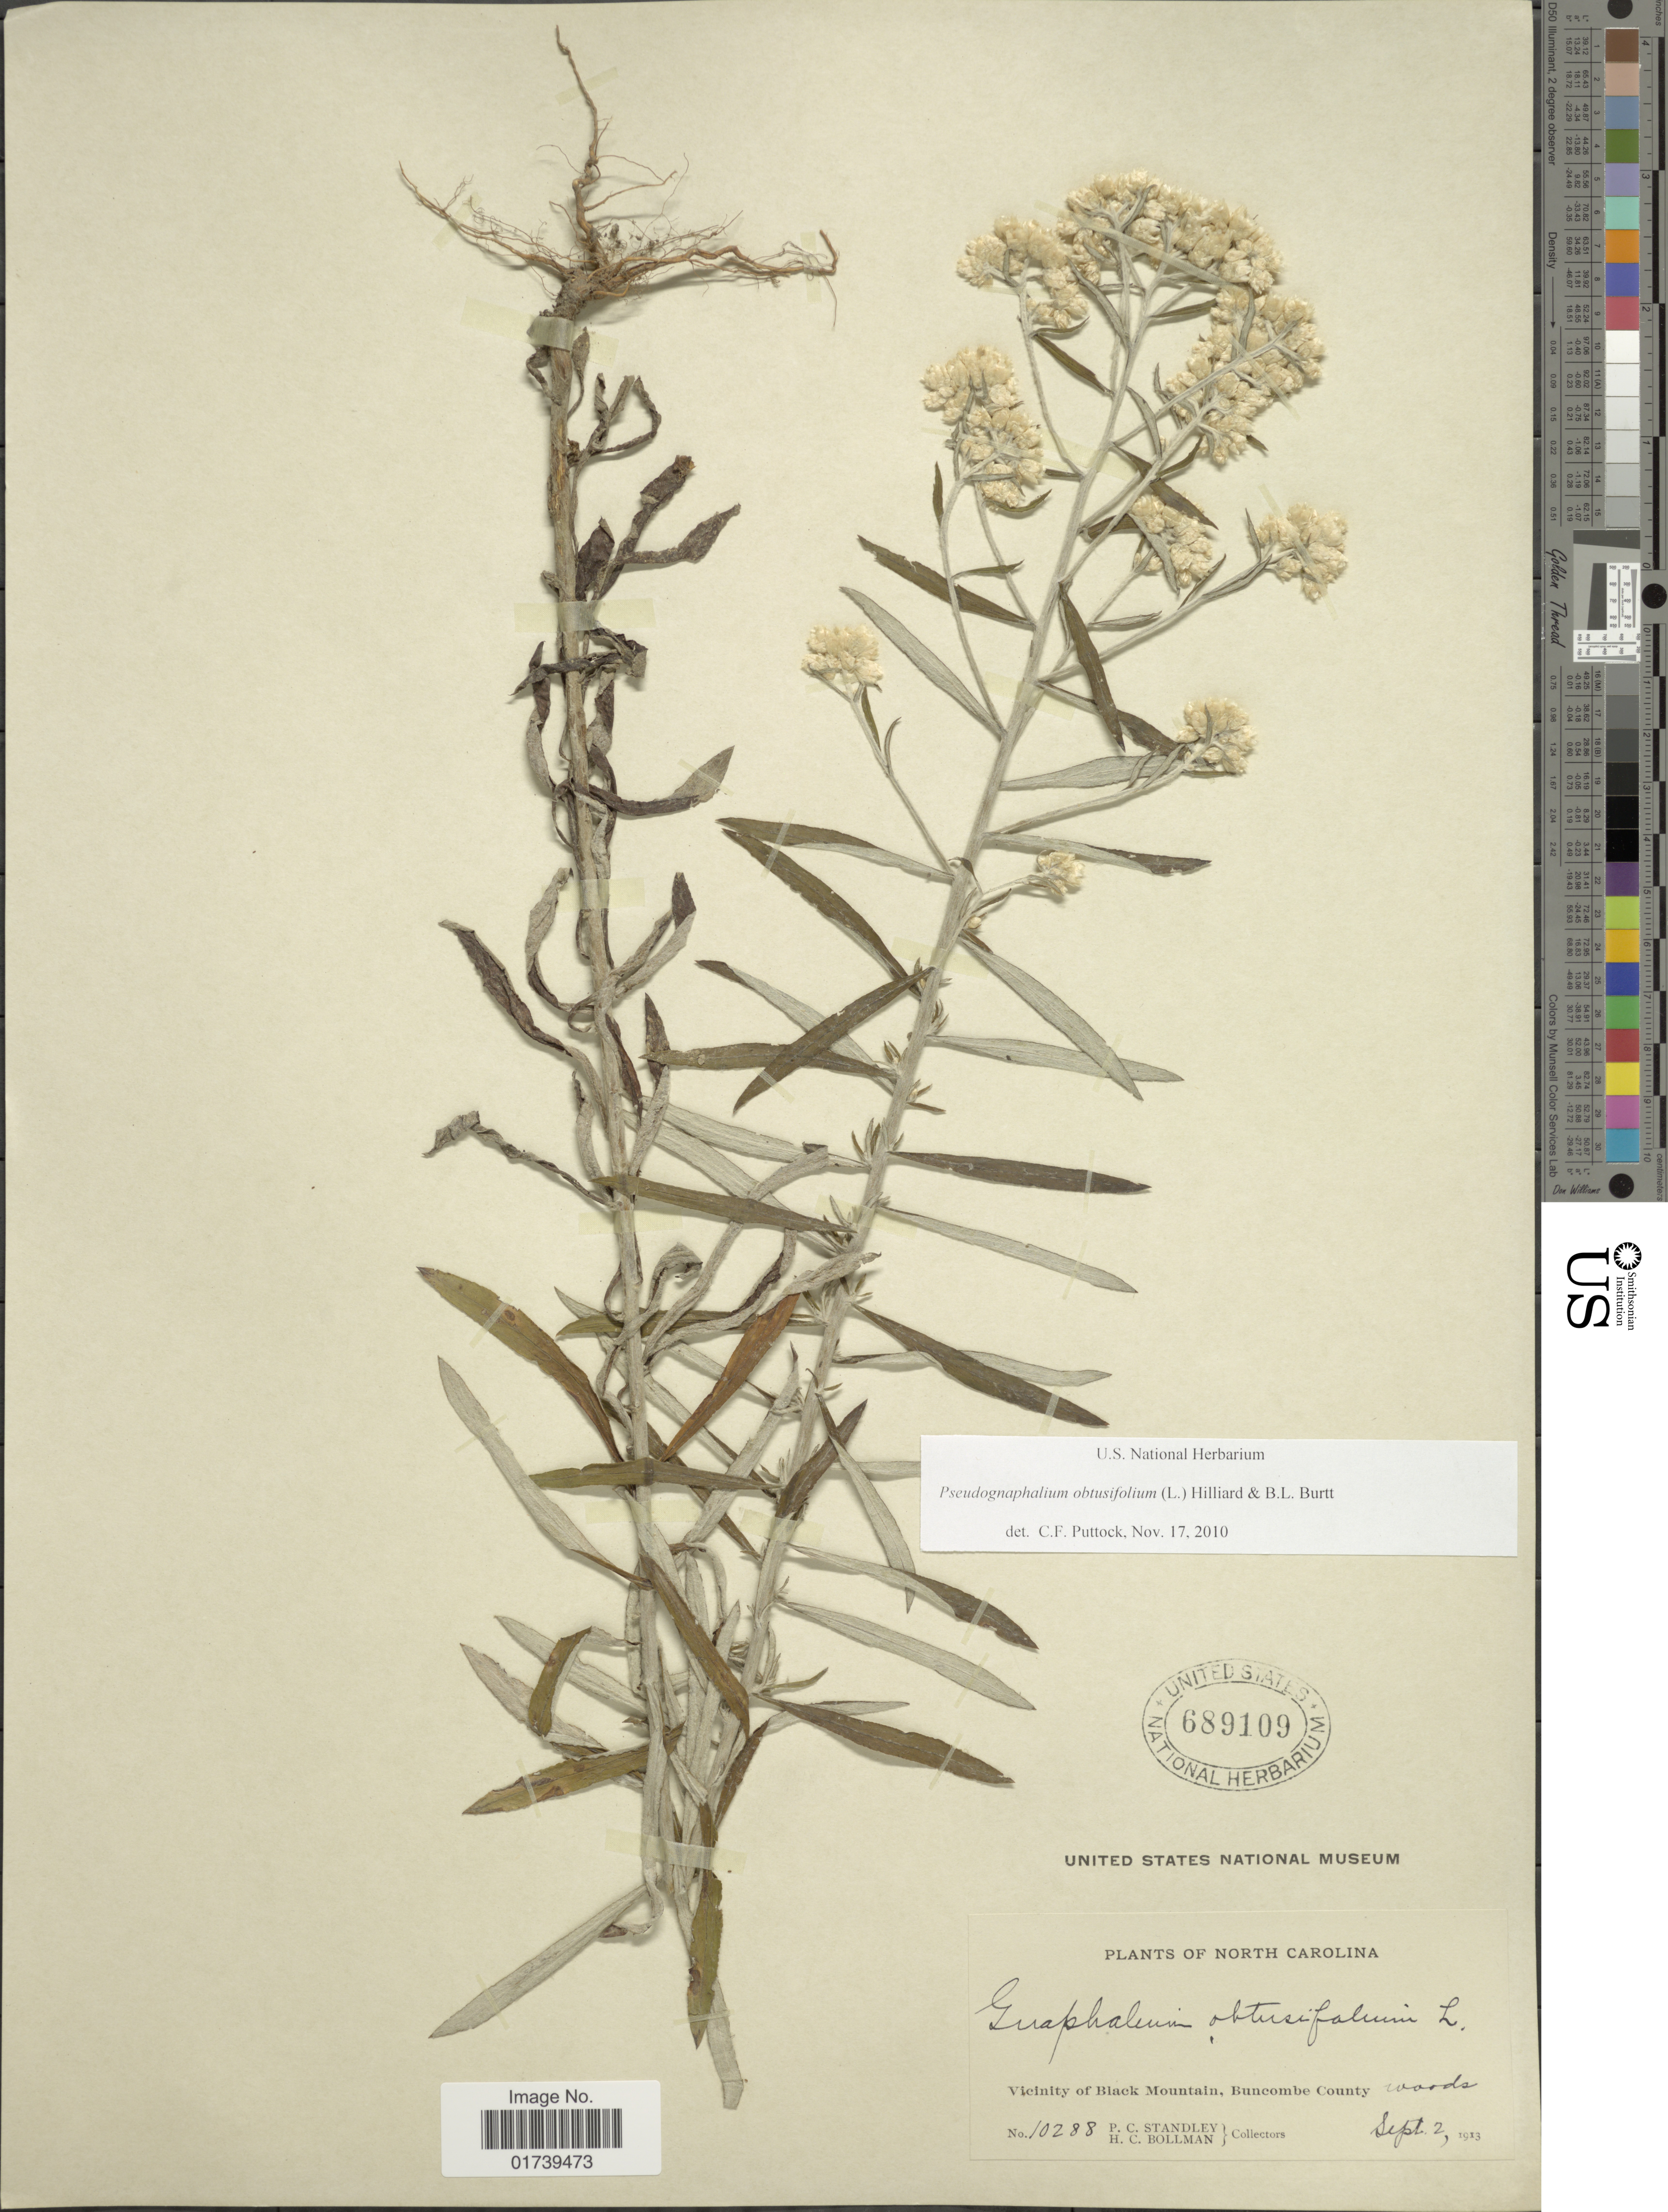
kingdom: Plantae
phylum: Tracheophyta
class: Magnoliopsida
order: Asterales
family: Asteraceae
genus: Pseudognaphalium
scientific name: Pseudognaphalium obtusifolium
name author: (L.) Hilliard & B.L. Burtt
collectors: P. C. Standley & H. C. Bollman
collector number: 10288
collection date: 1913-09-02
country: United States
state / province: North Carolina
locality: Vicinity of Black Mountain, Buncombe County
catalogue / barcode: US 689109